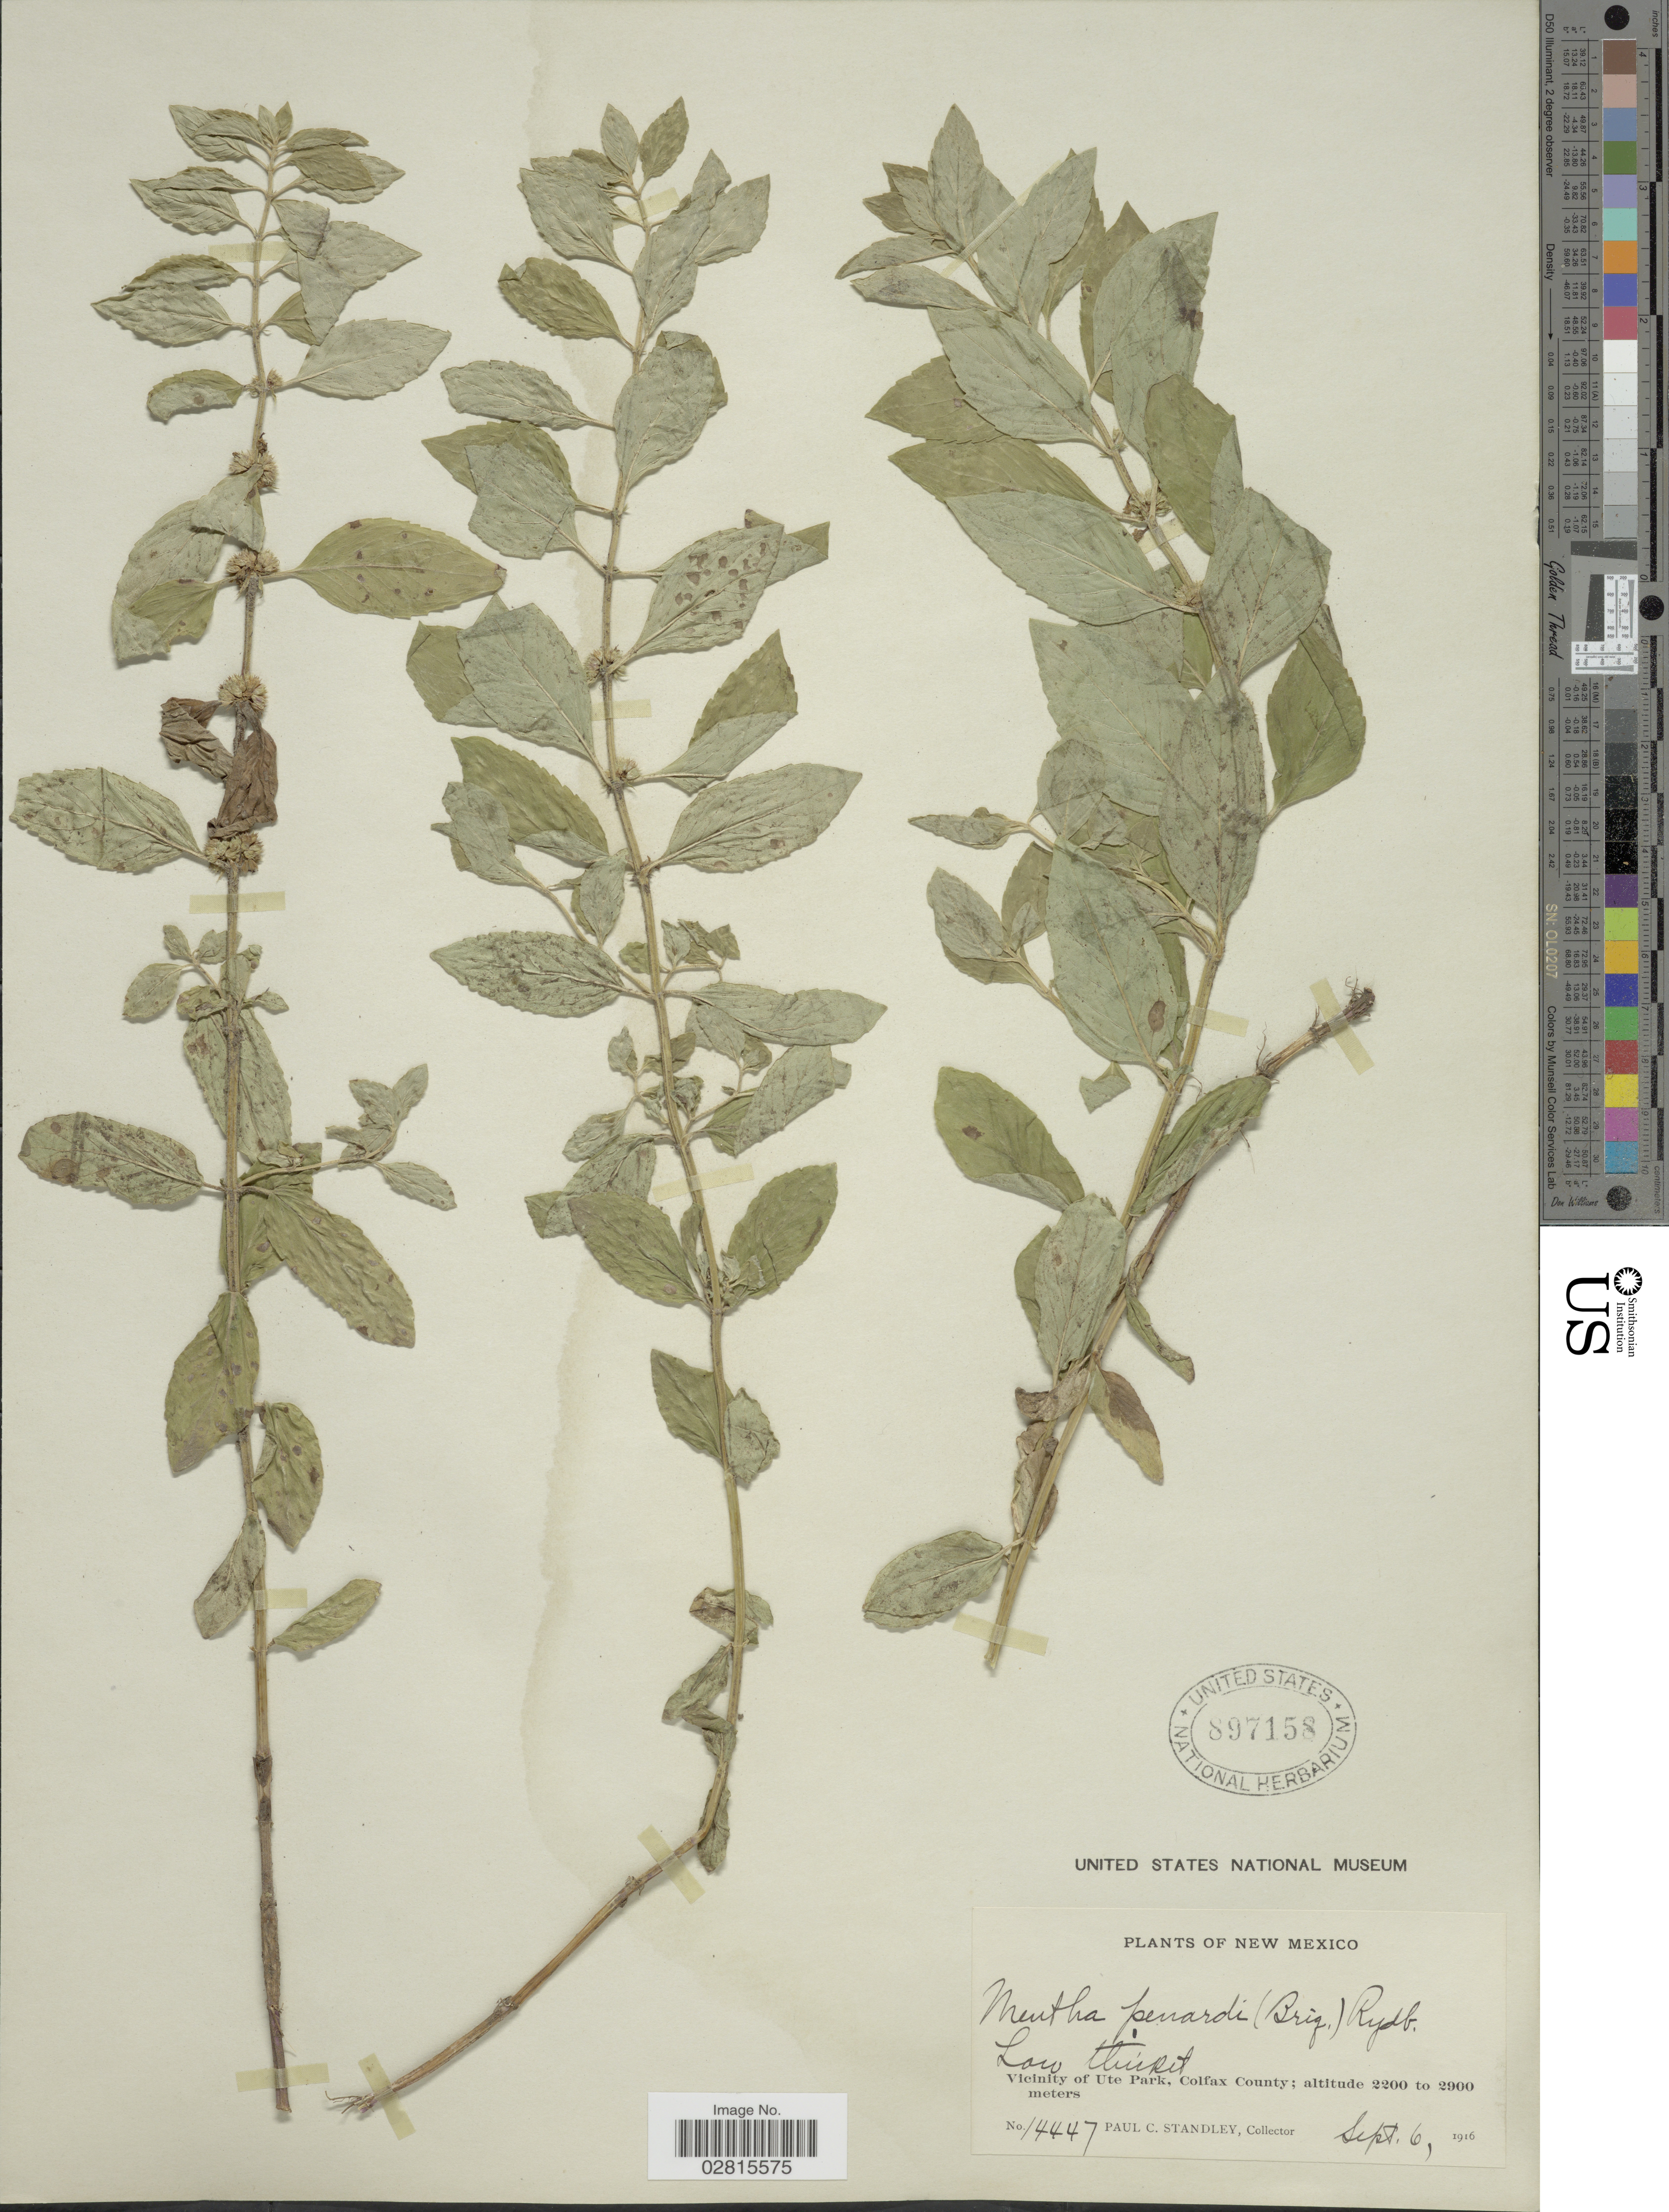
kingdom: Plantae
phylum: Tracheophyta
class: Magnoliopsida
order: Lamiales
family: Lamiaceae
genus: Mentha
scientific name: Mentha penardii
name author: (Briq.) Rydb.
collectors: P. C. Standley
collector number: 14447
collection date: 1916-09-06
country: United States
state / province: New Mexico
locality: Vicinity of Ute Park, Colfax County.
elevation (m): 2200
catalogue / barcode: US 897158